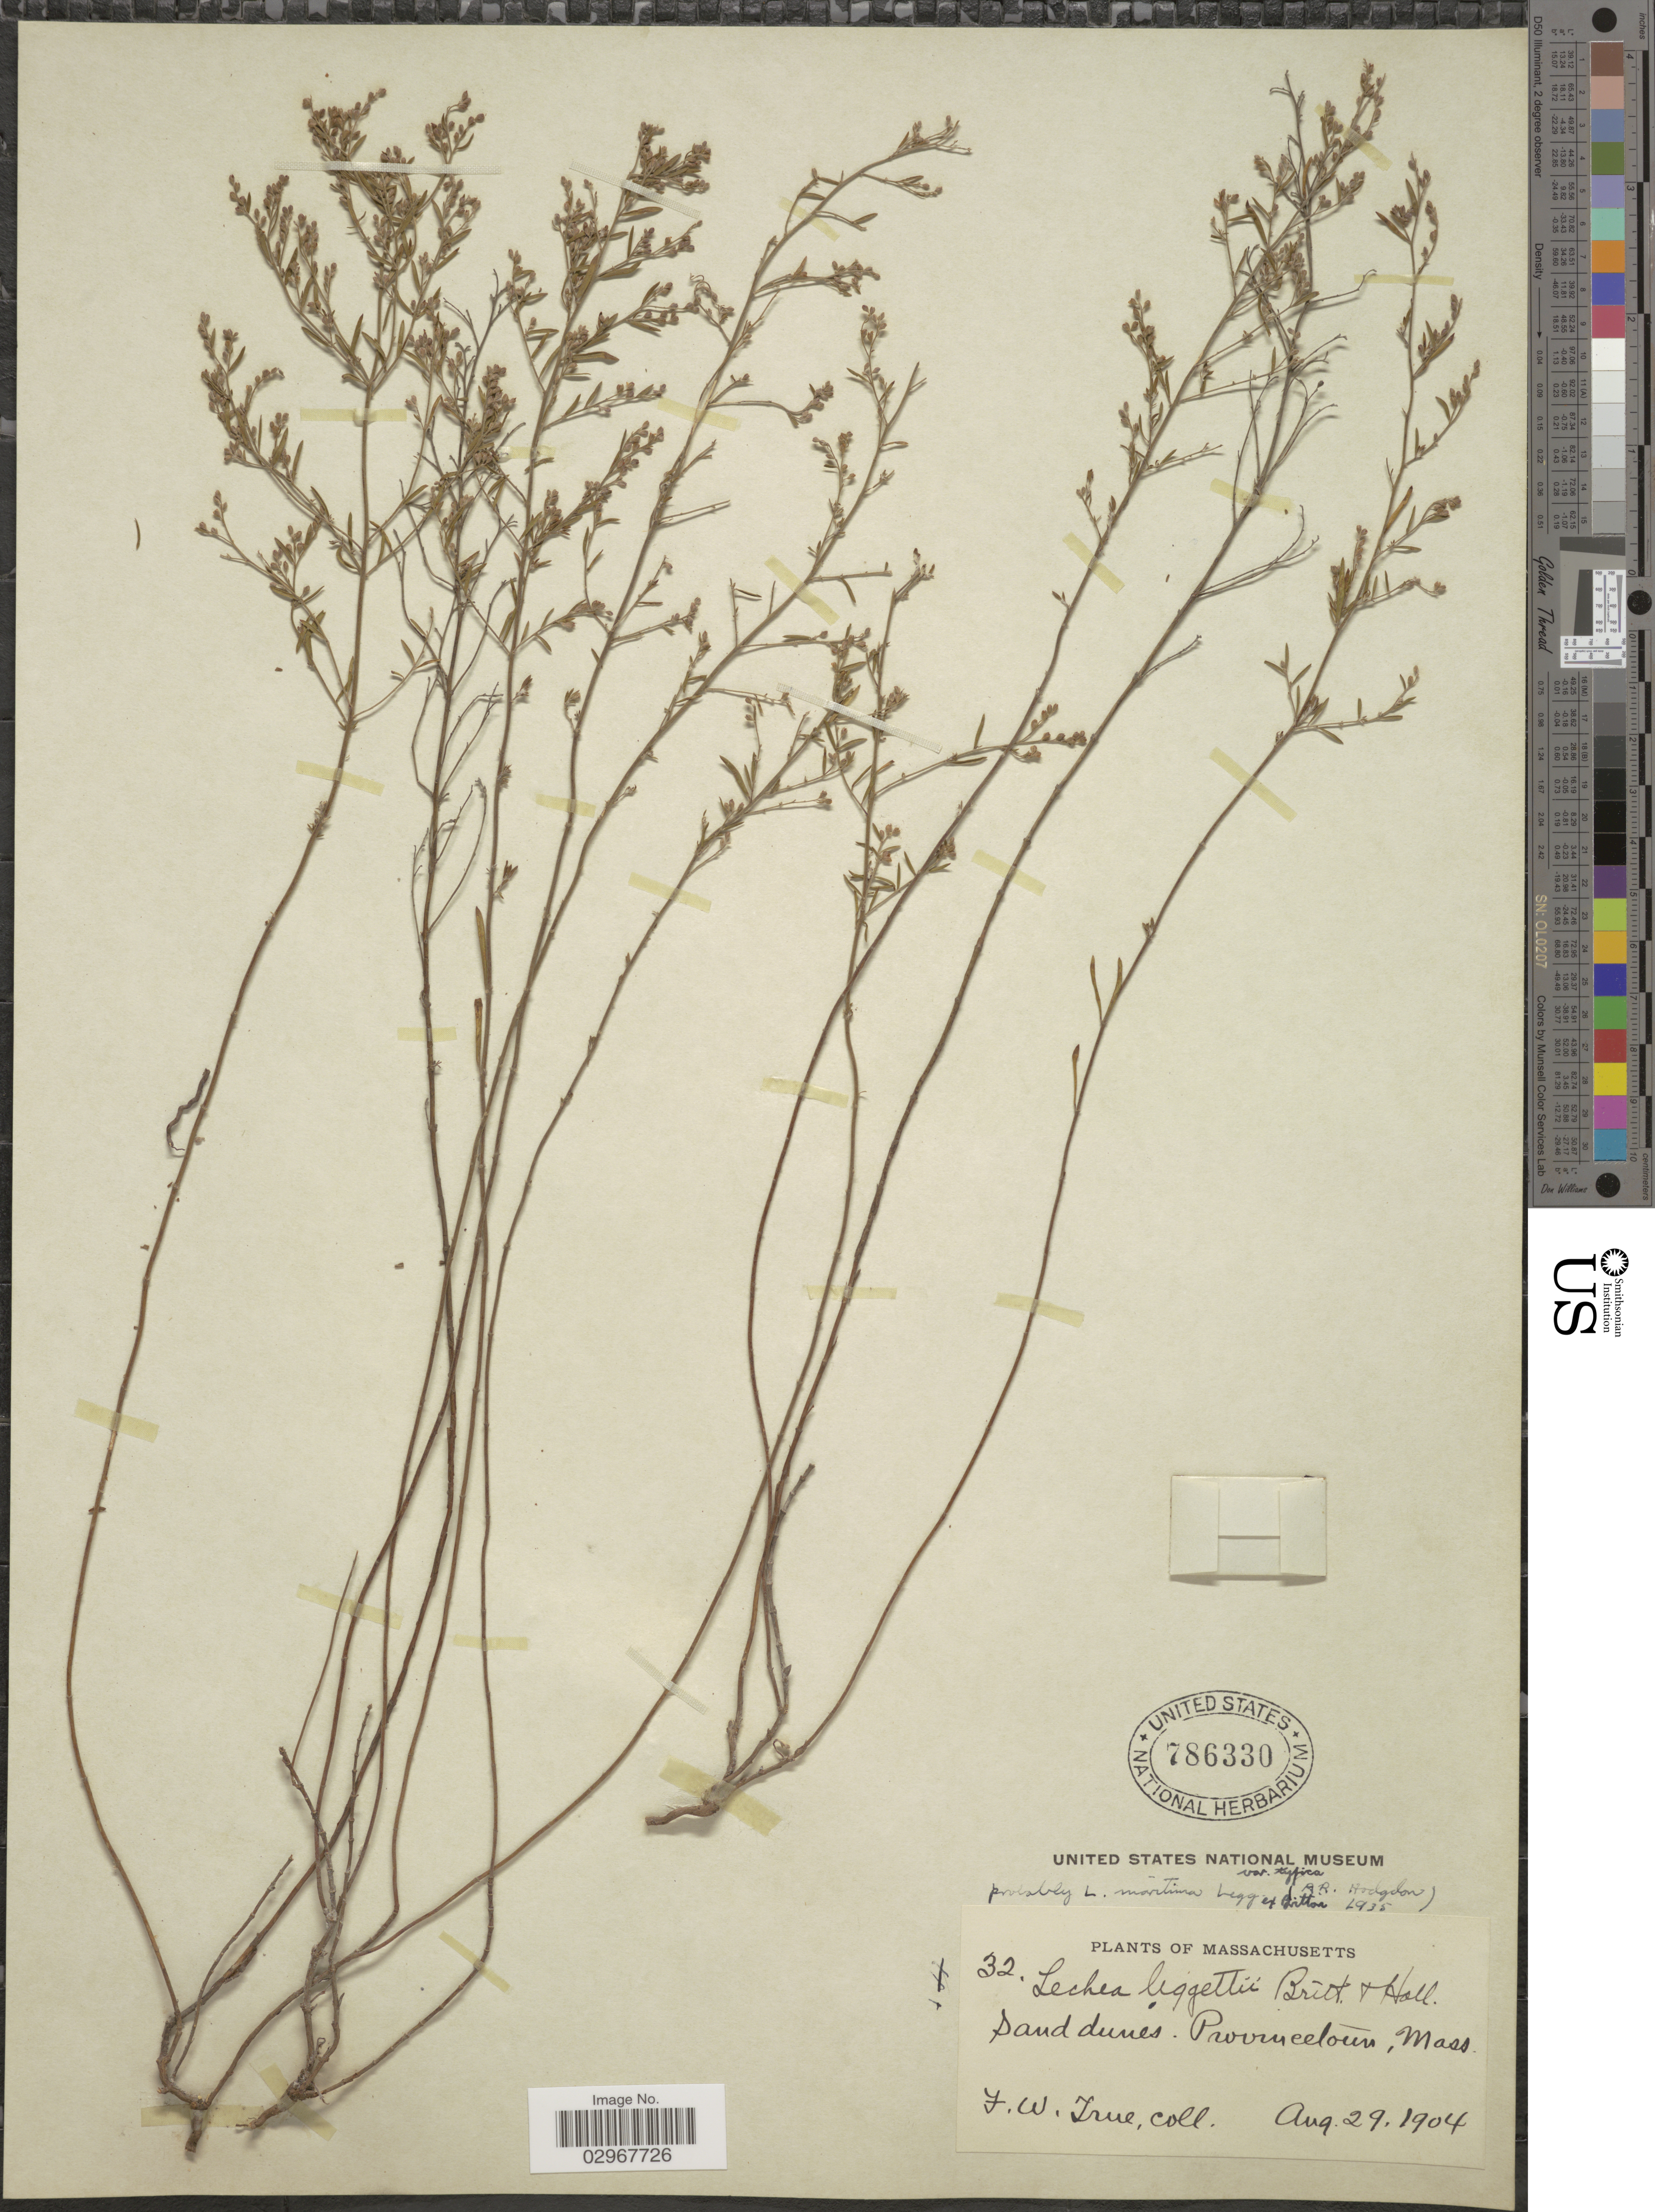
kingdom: Plantae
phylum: Tracheophyta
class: Magnoliopsida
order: Malvales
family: Cistaceae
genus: Lechea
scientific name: Lechea maritima var. typica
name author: Hodgdon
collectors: F. True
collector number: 32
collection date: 1904-08-29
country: United States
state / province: Massachusetts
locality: Sand dunes. Provincetown, Mass.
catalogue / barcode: US 786330